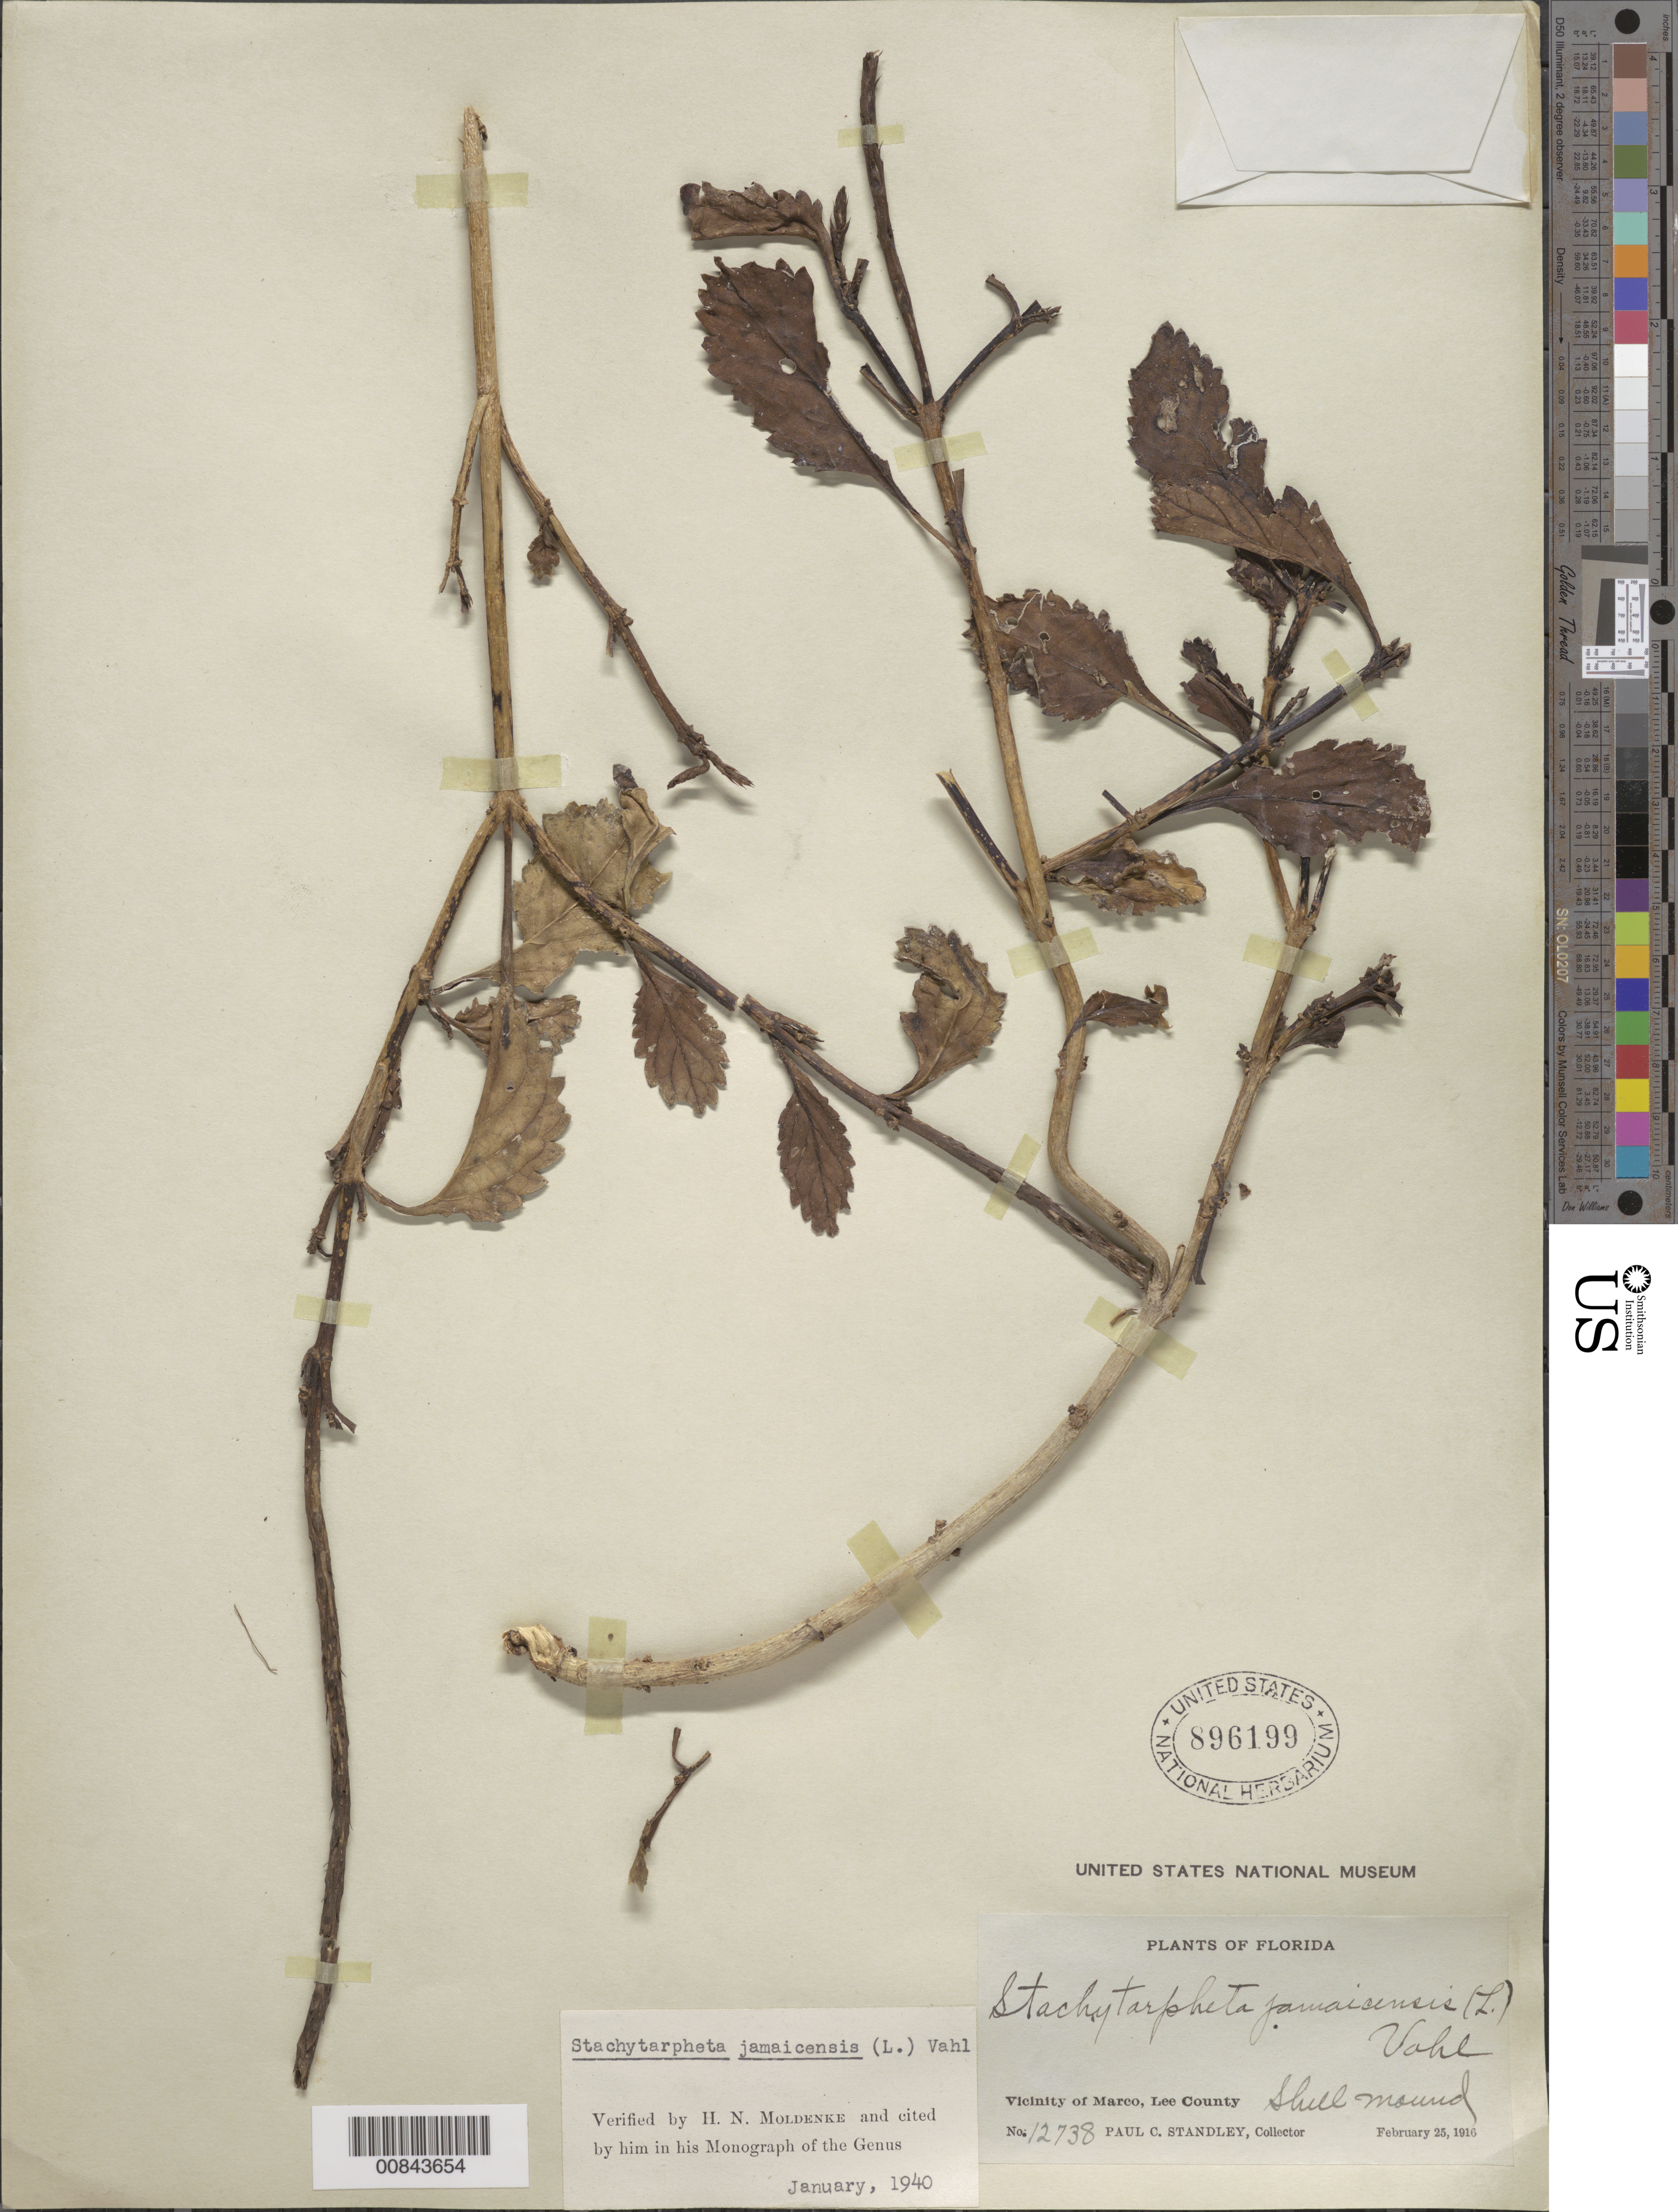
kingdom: Plantae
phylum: Tracheophyta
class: Magnoliopsida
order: Lamiales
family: Verbenaceae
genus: Stachytarpheta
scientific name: Stachytarpheta jamaicensis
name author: (L.) Vahl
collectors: P. C. Standley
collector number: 12738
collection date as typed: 25 Feb 1916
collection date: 1916-02-25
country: United States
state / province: Florida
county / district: Lee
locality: Near Marco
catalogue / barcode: US 896199